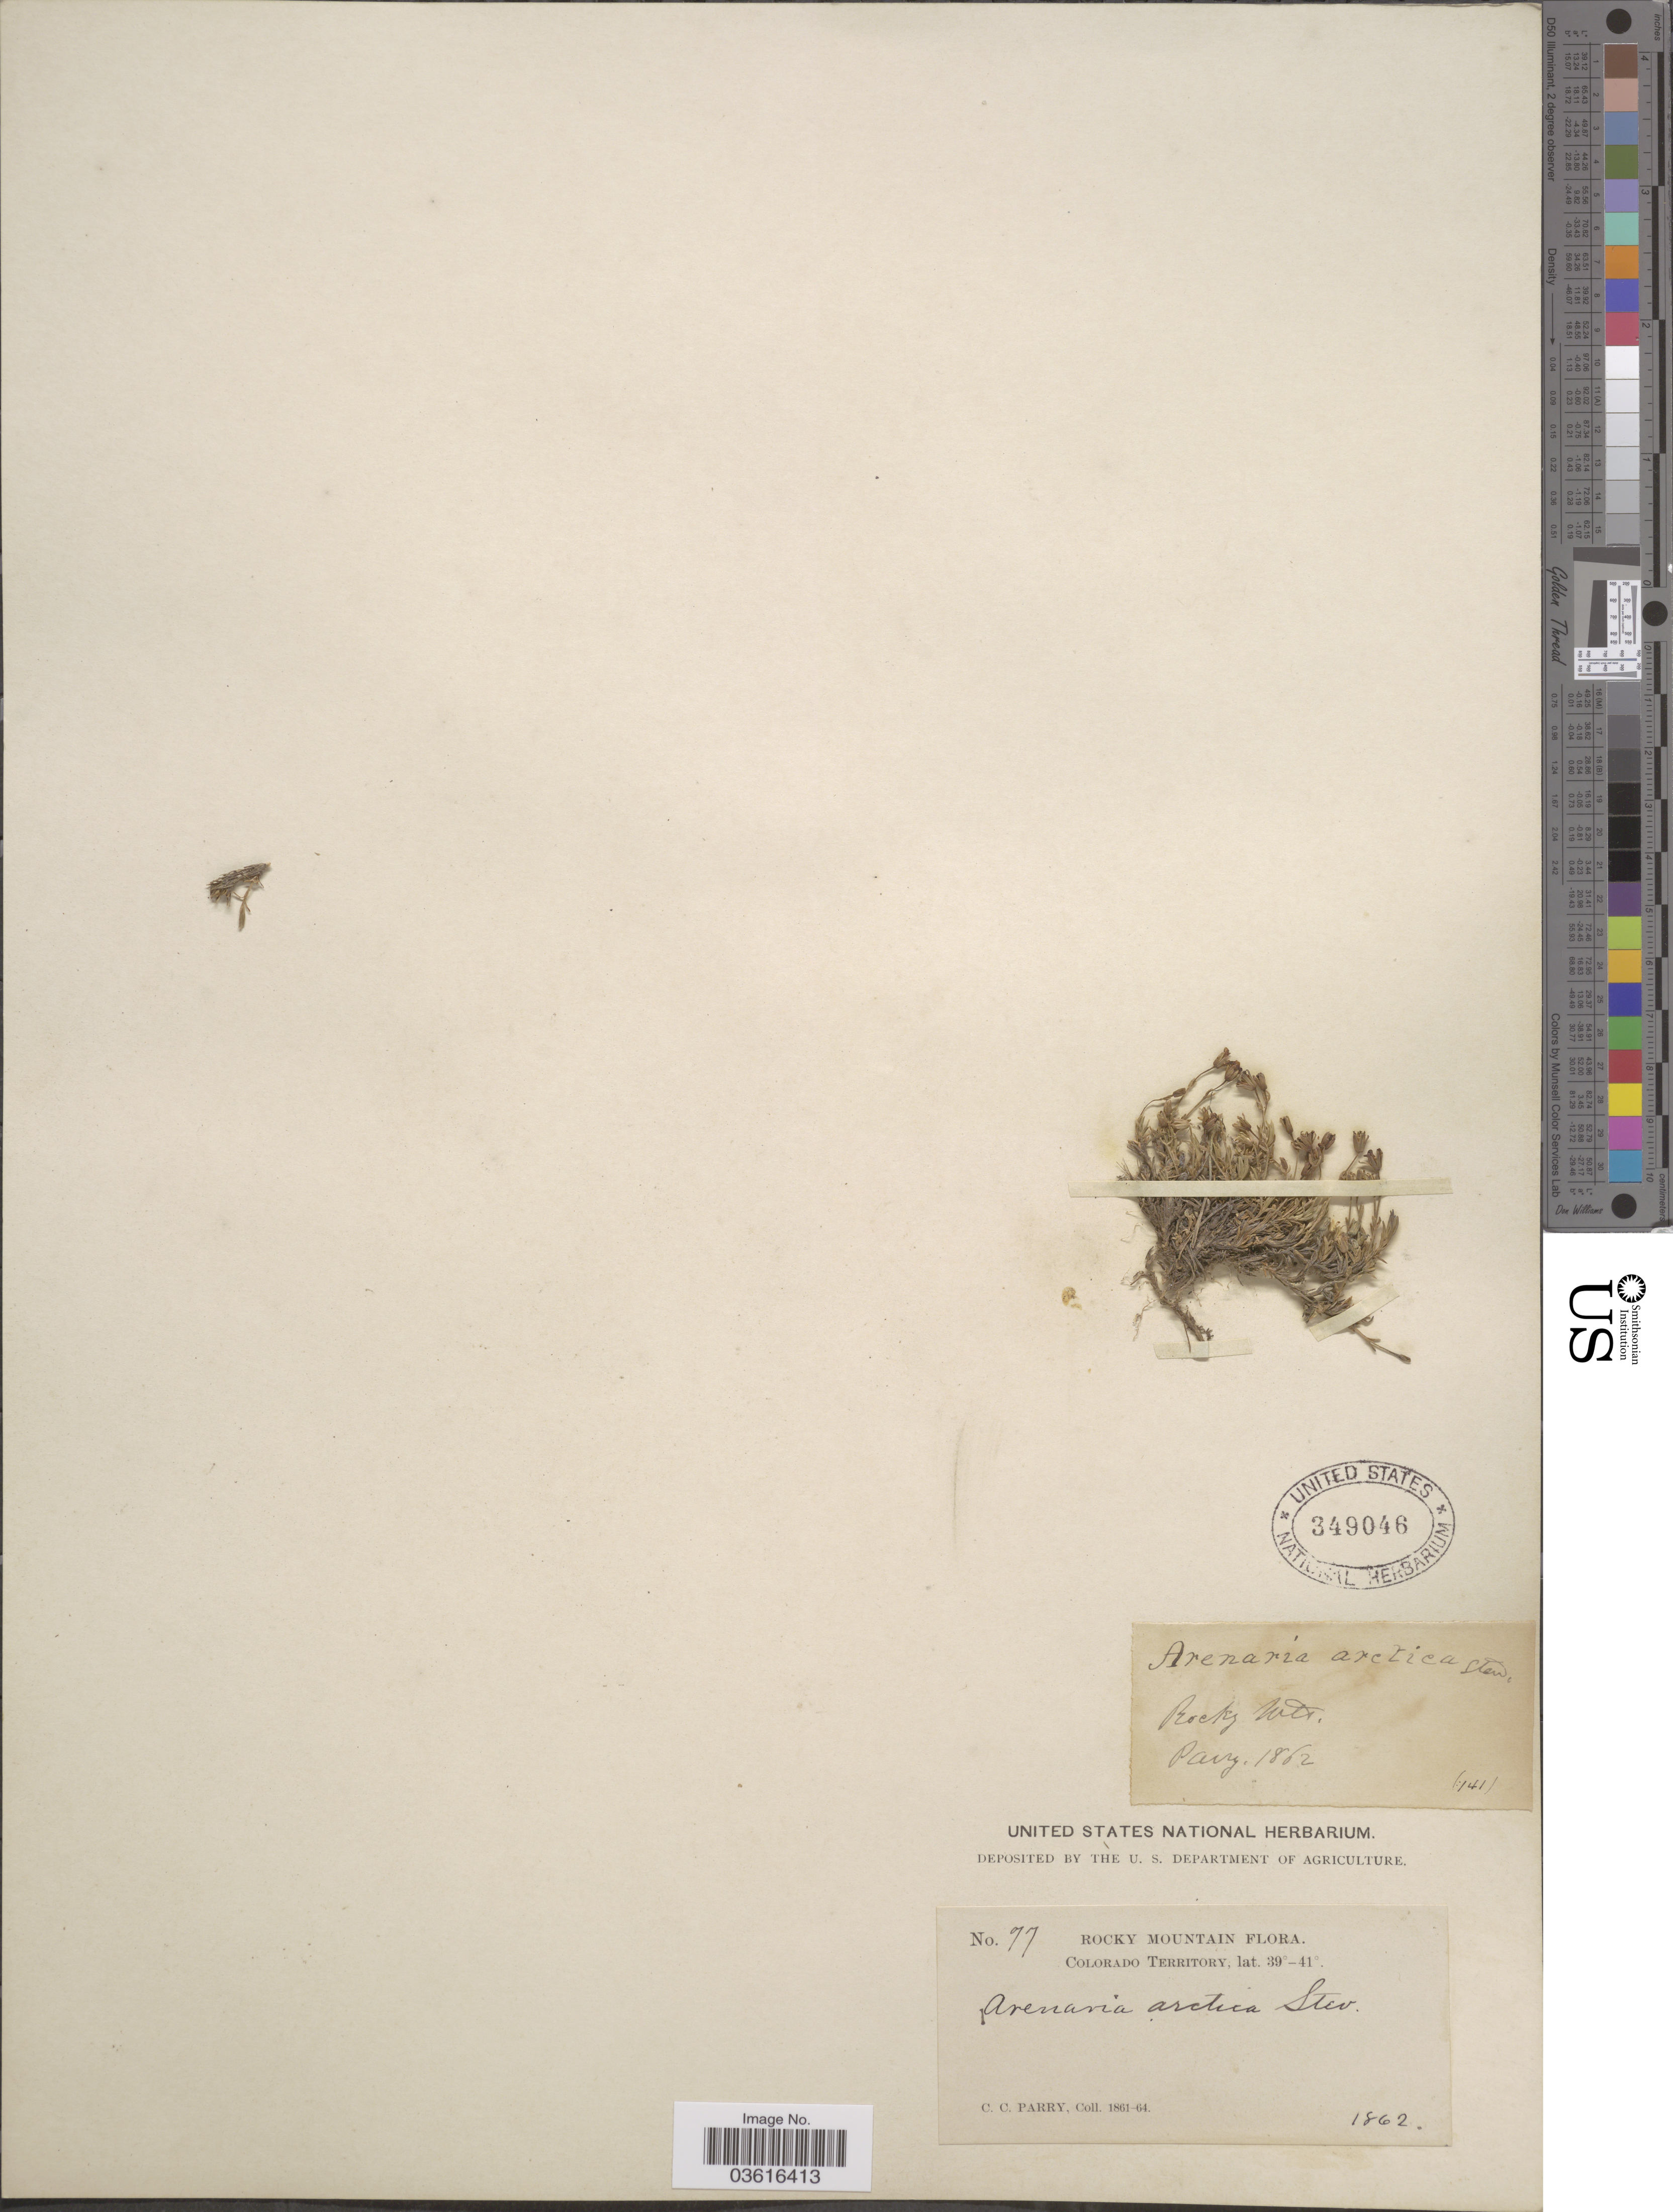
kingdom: Plantae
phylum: Tracheophyta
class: Magnoliopsida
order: Caryophyllales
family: Caryophyllaceae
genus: Cherleria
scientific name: Cherleria obtusiloba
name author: (Rydb.) A.J. Moore & Dillenb.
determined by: Strong, M. T., (US), Smithsonian Institution - National Museum of Natural History (UNITED STATES)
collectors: C. C. Parry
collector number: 77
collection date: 1862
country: United States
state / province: Colorado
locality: Rocky Mountain. Colorado Territory.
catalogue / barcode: US 349046